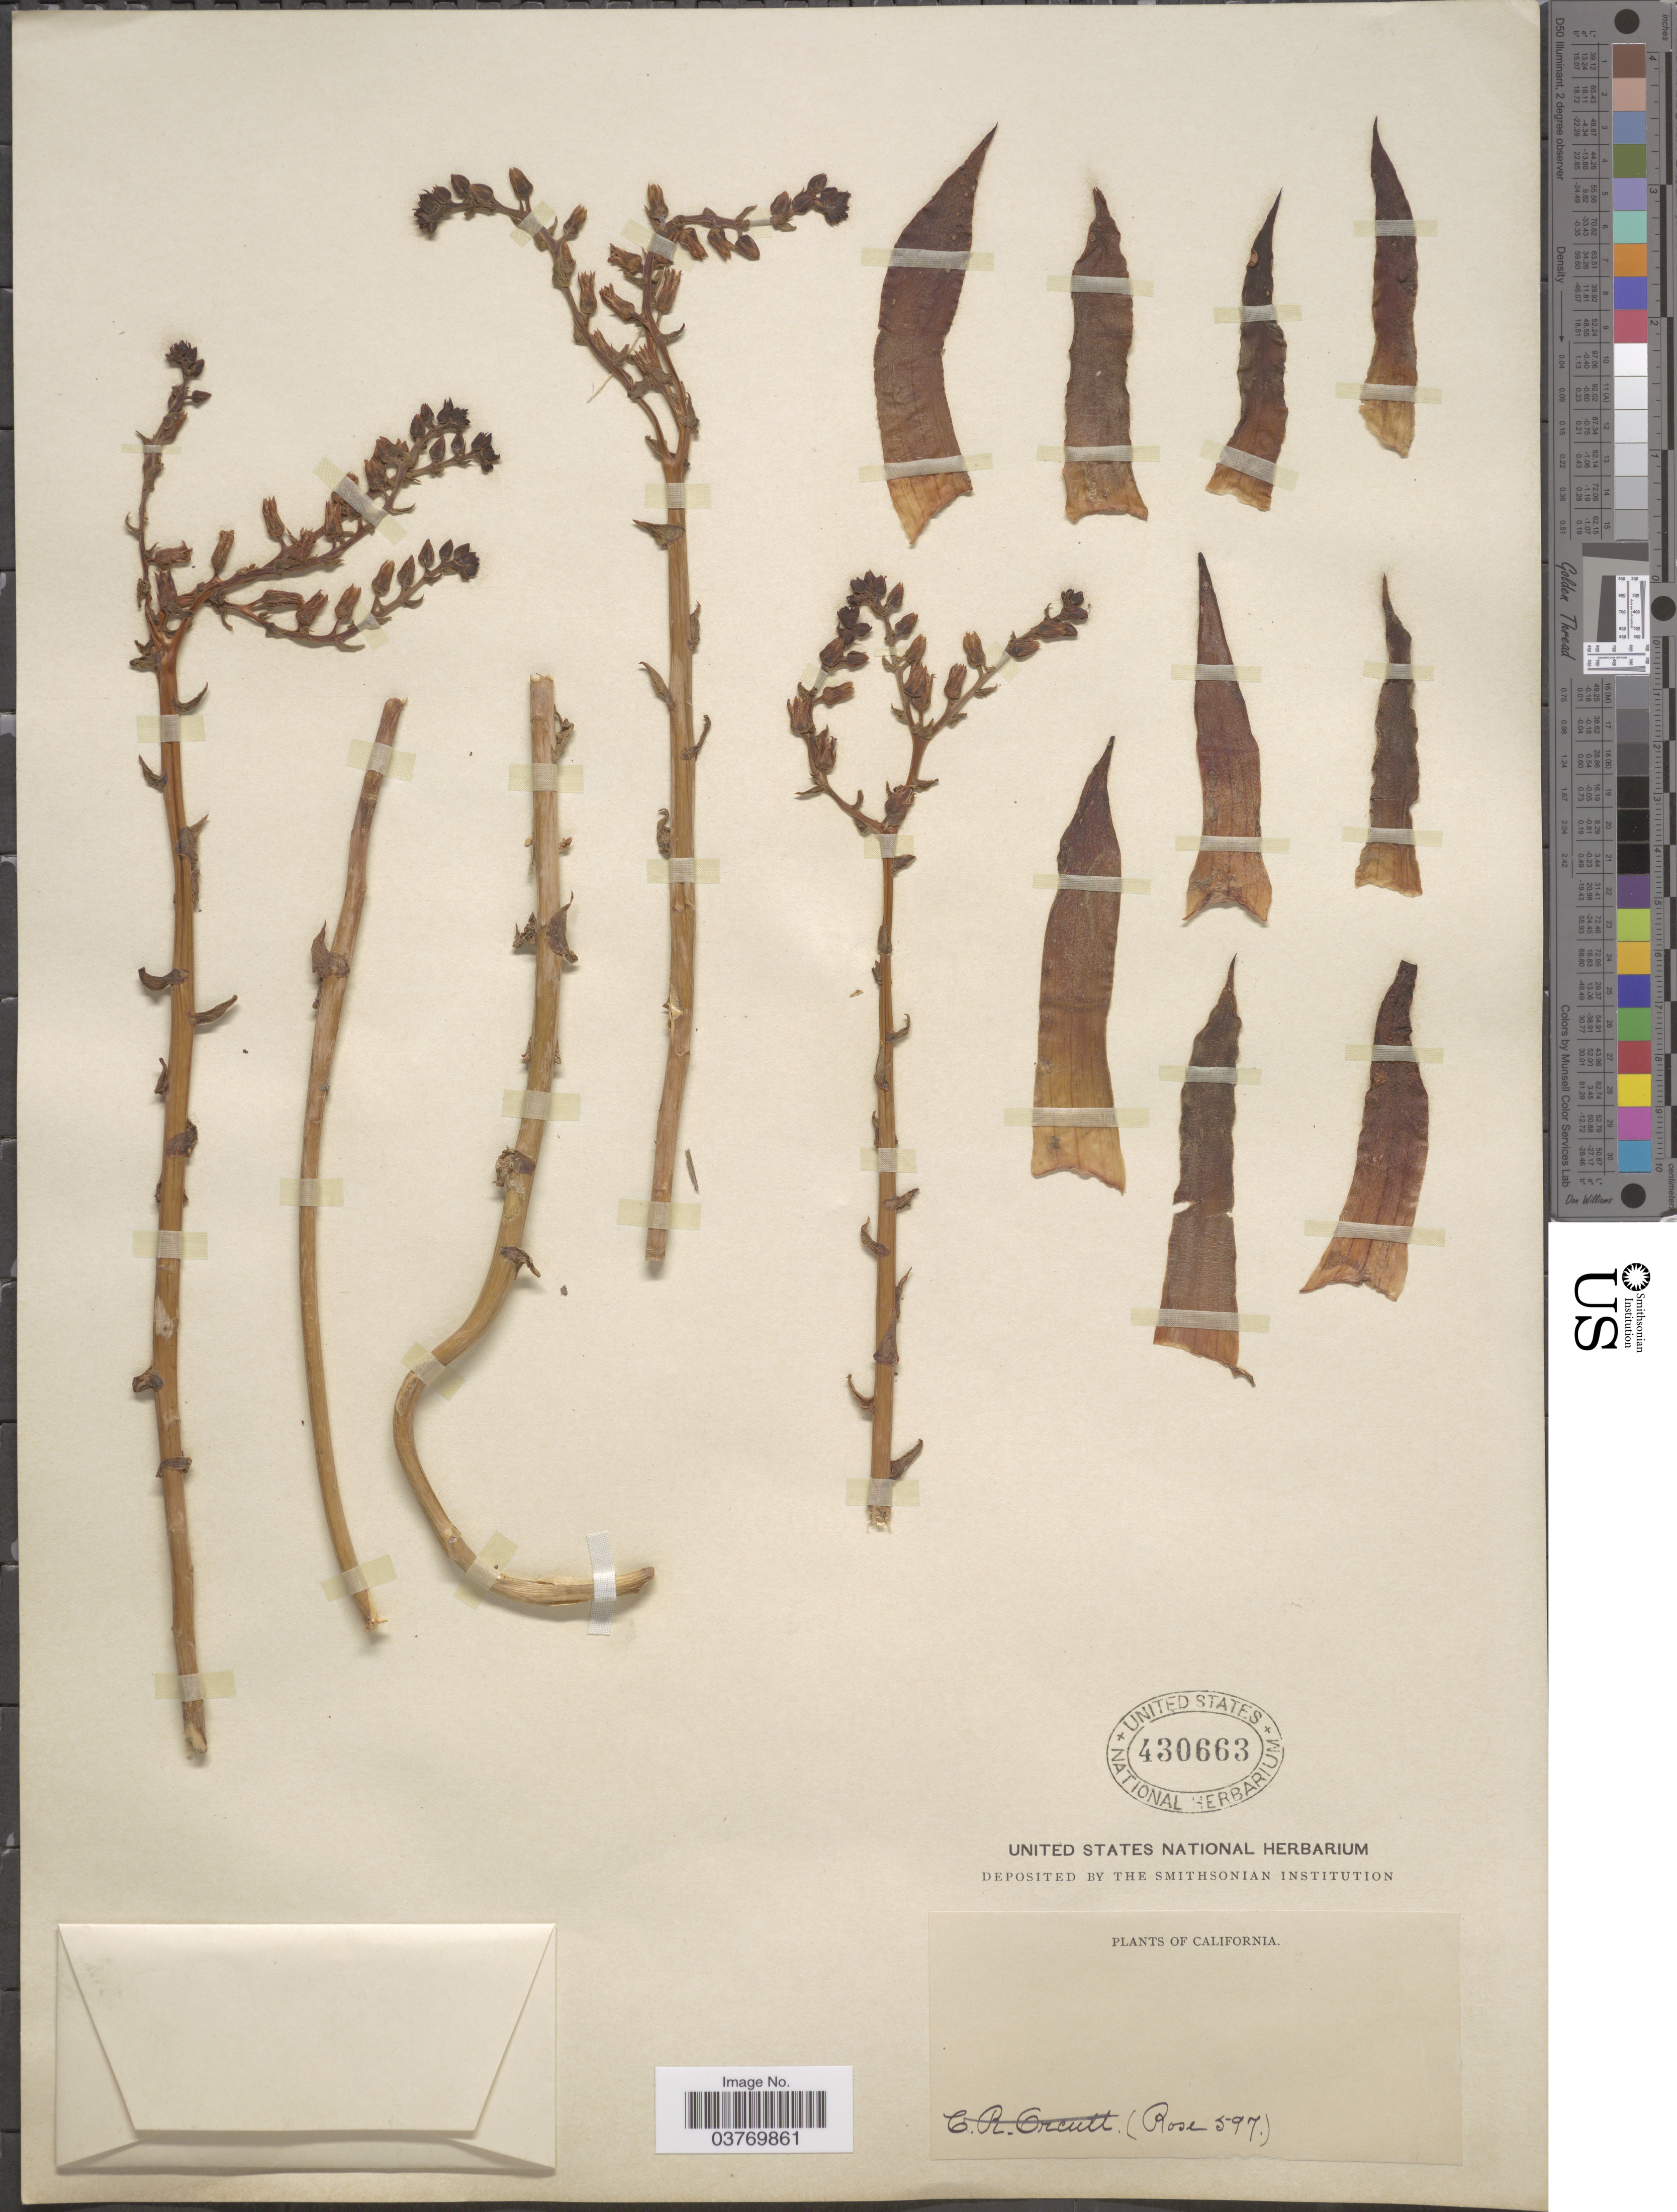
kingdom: Plantae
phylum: Tracheophyta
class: Magnoliopsida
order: Saxifragales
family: Crassulaceae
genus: Dudleya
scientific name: Dudleya sp.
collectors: ex herb. United States National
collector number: Rose 597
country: United States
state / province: California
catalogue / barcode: US 430663